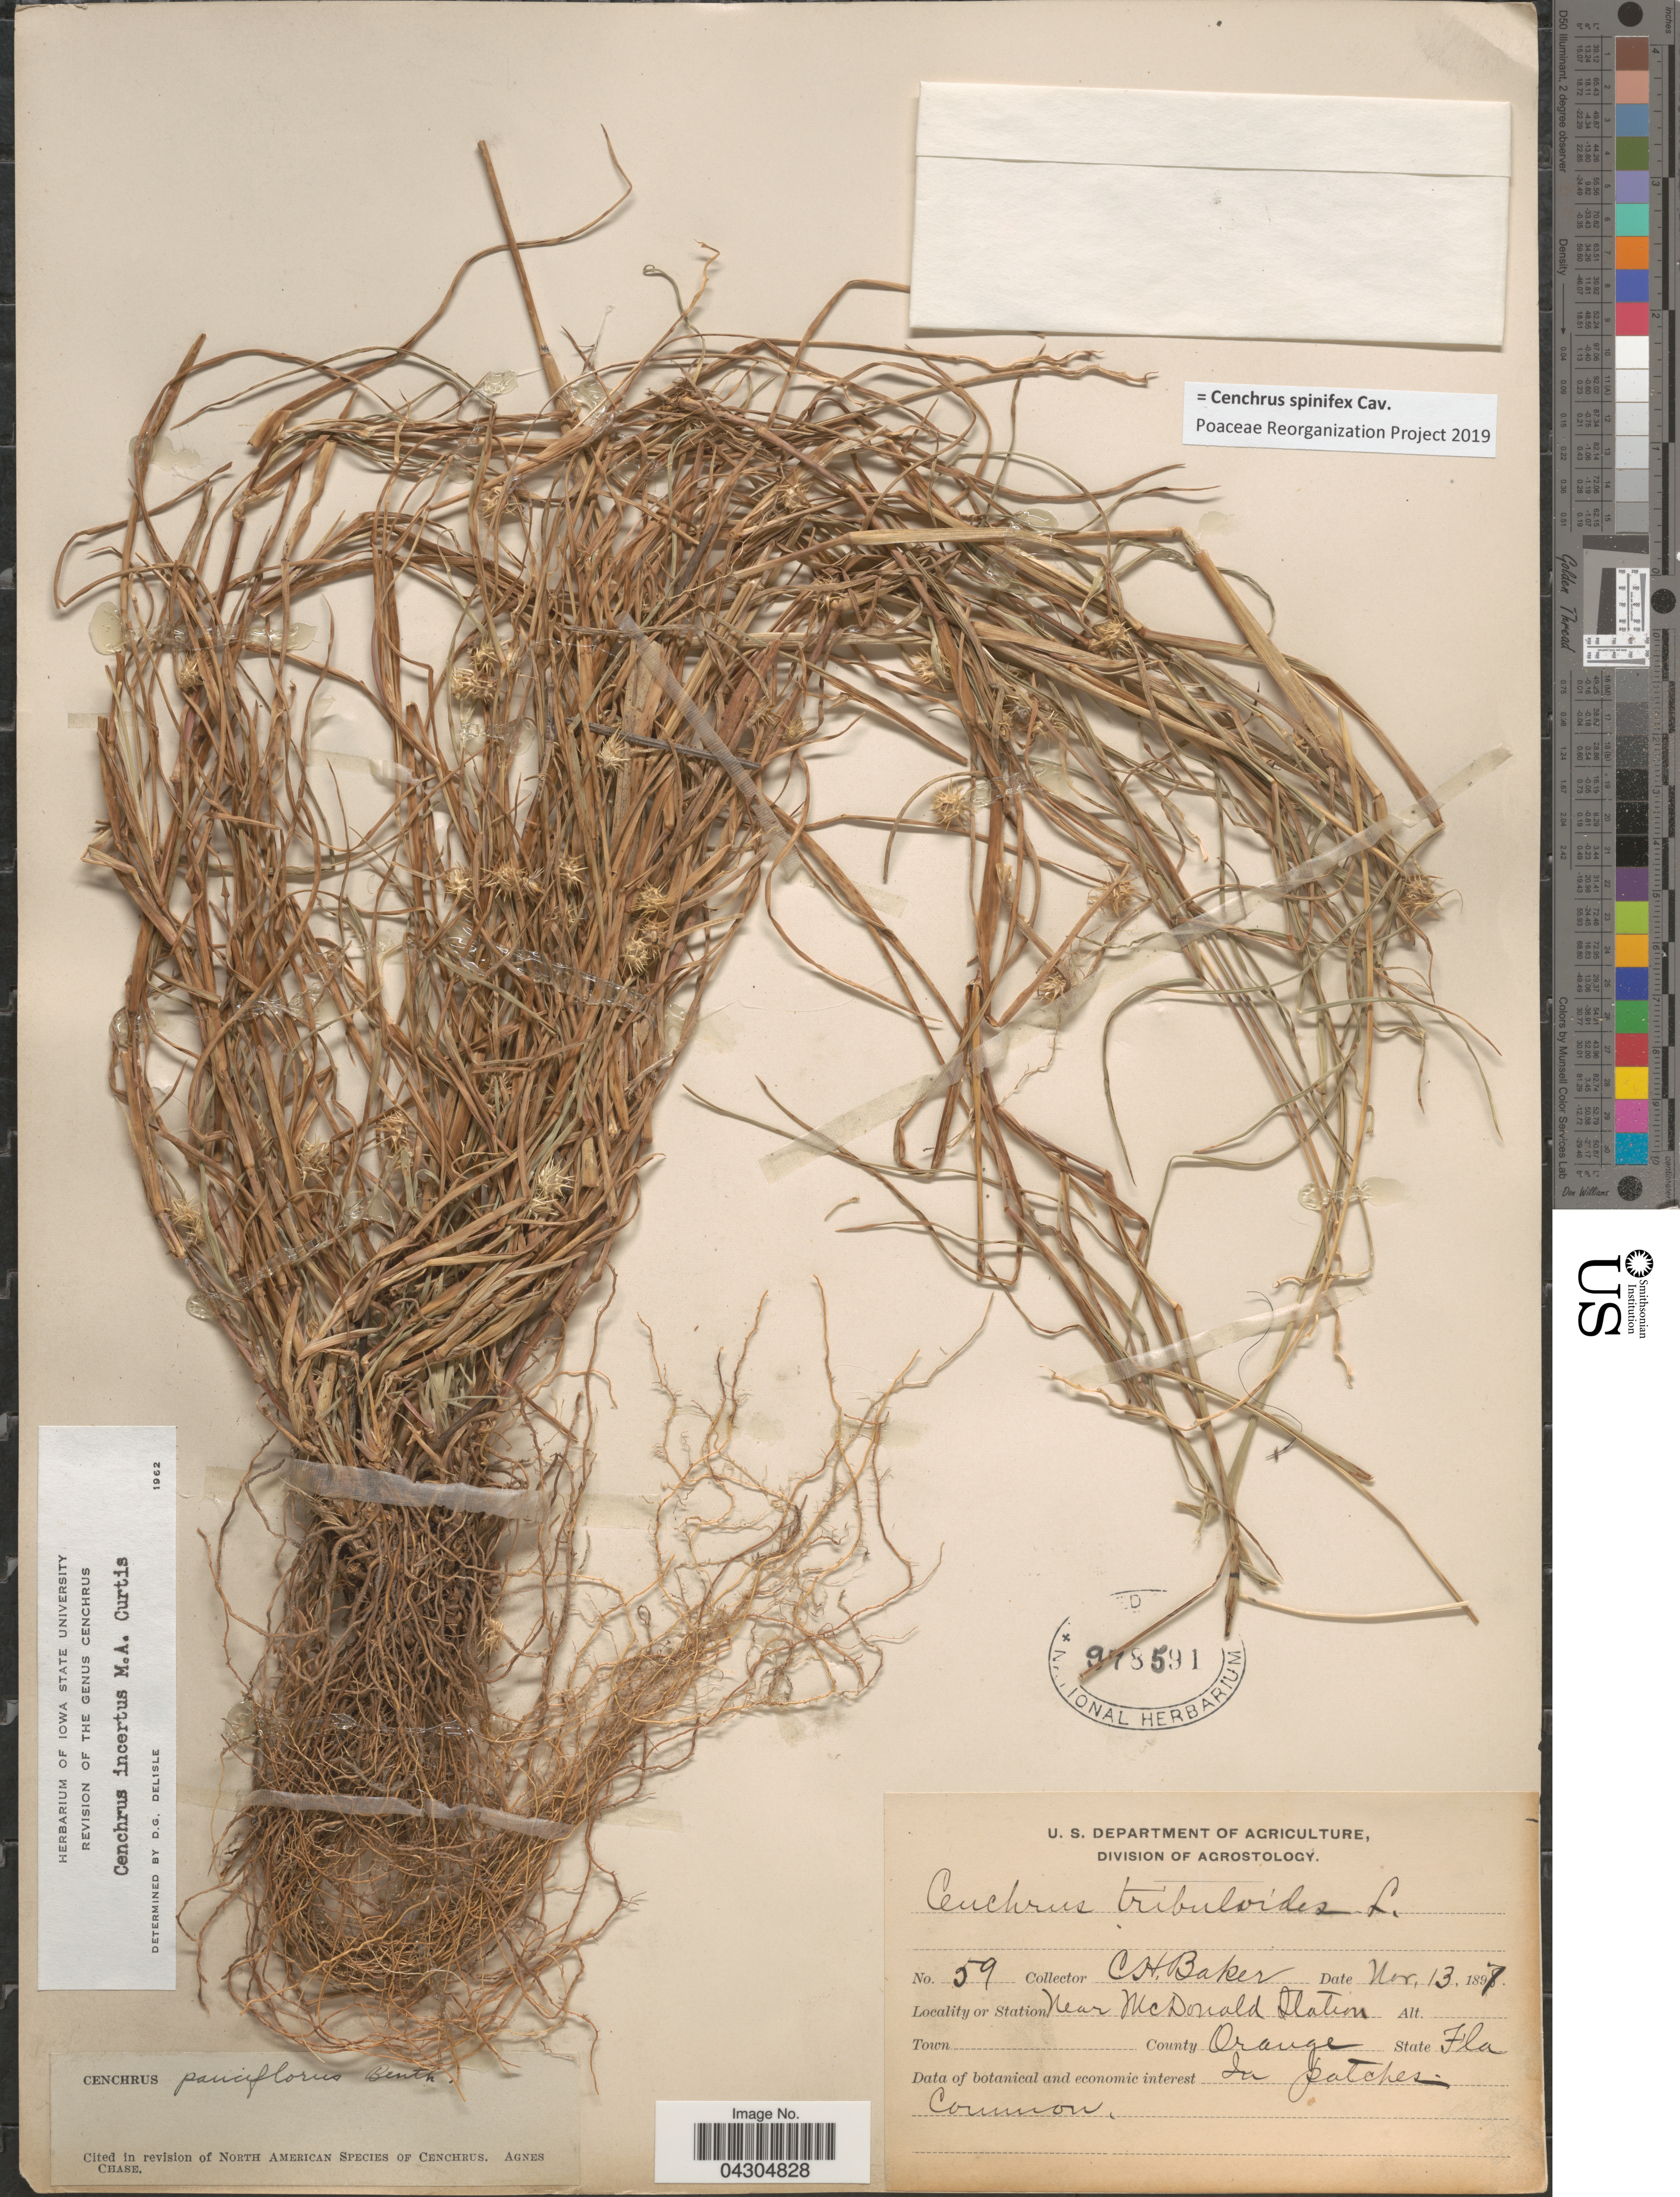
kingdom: Plantae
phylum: Tracheophyta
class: Liliopsida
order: Poales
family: Poaceae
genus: Cenchrus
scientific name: Cenchrus spinifex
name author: Cav.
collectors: C. H. Baker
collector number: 59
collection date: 1897-11-13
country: United States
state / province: Florida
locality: Station Near McDonald Station. County Orange.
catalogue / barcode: US 978591